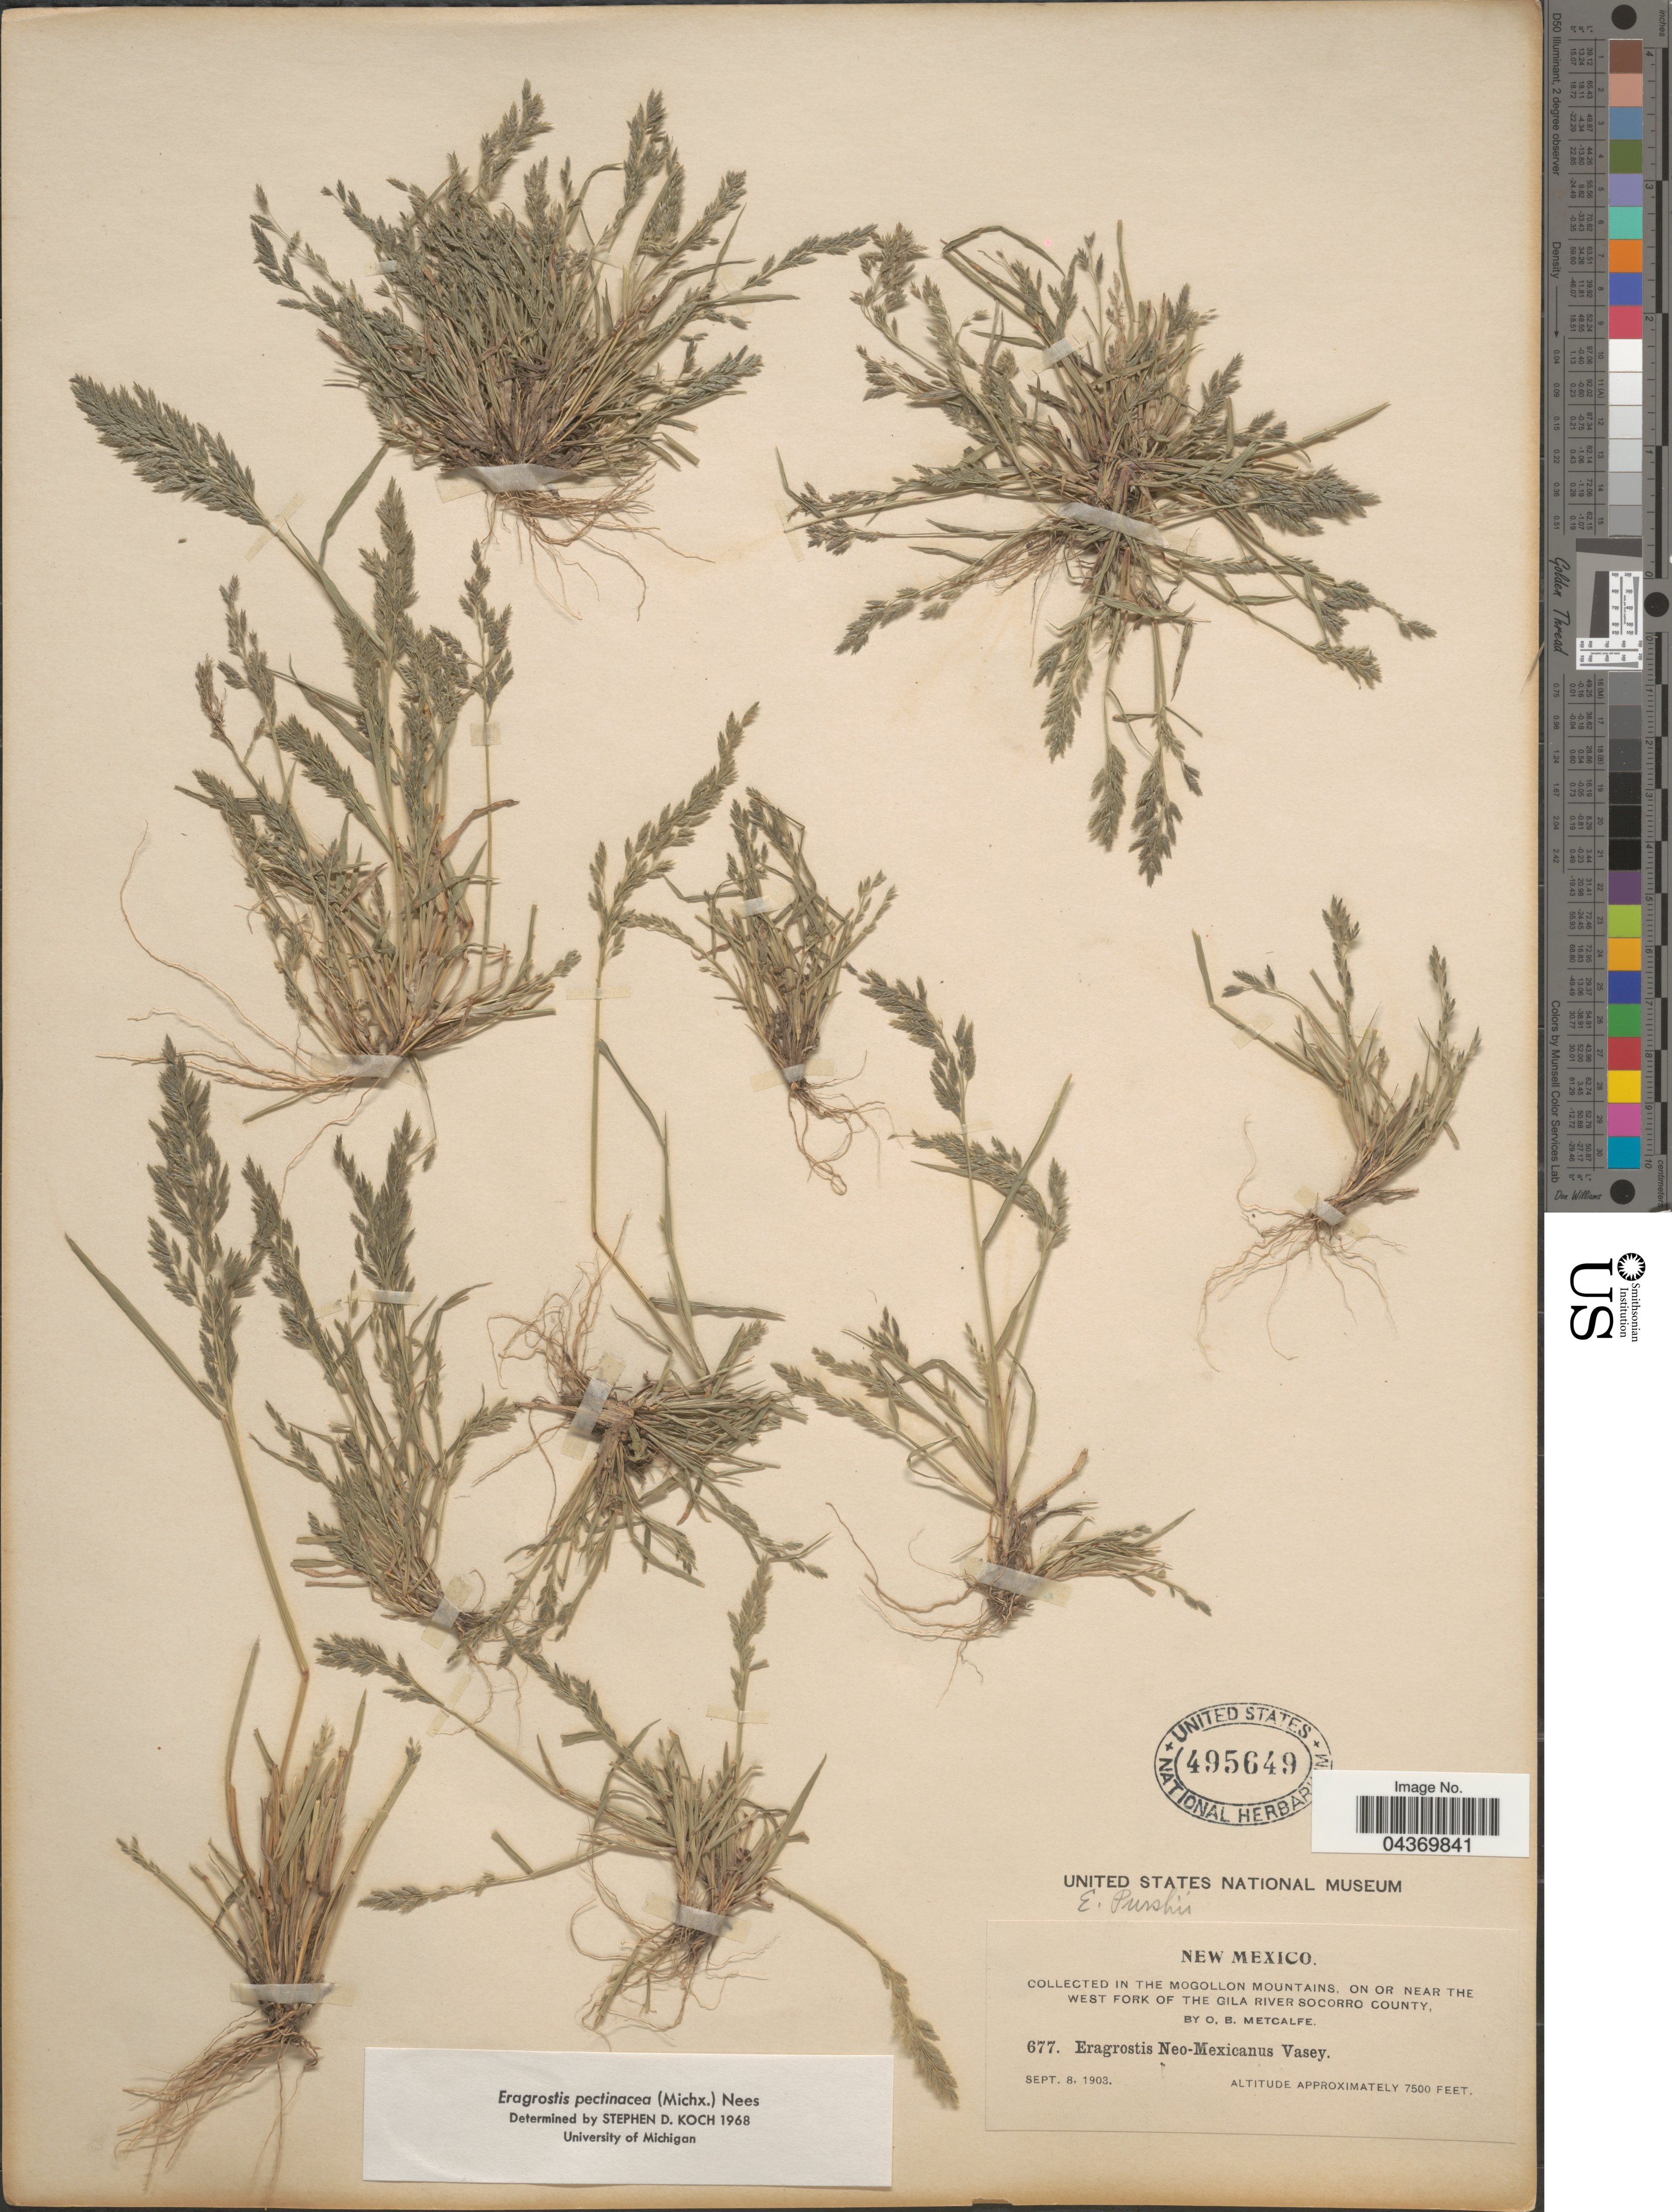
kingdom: Plantae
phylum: Tracheophyta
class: Liliopsida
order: Poales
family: Poaceae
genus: Eragrostis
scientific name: Eragrostis pectinacea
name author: (Michx.) Nees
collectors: O. B. Metcalfe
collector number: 677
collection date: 1903-09-08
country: United States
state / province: New Mexico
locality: In the Mogollon Mountains, on or near the West Fork of the Gila River Socorro County.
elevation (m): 2286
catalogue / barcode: US 495649